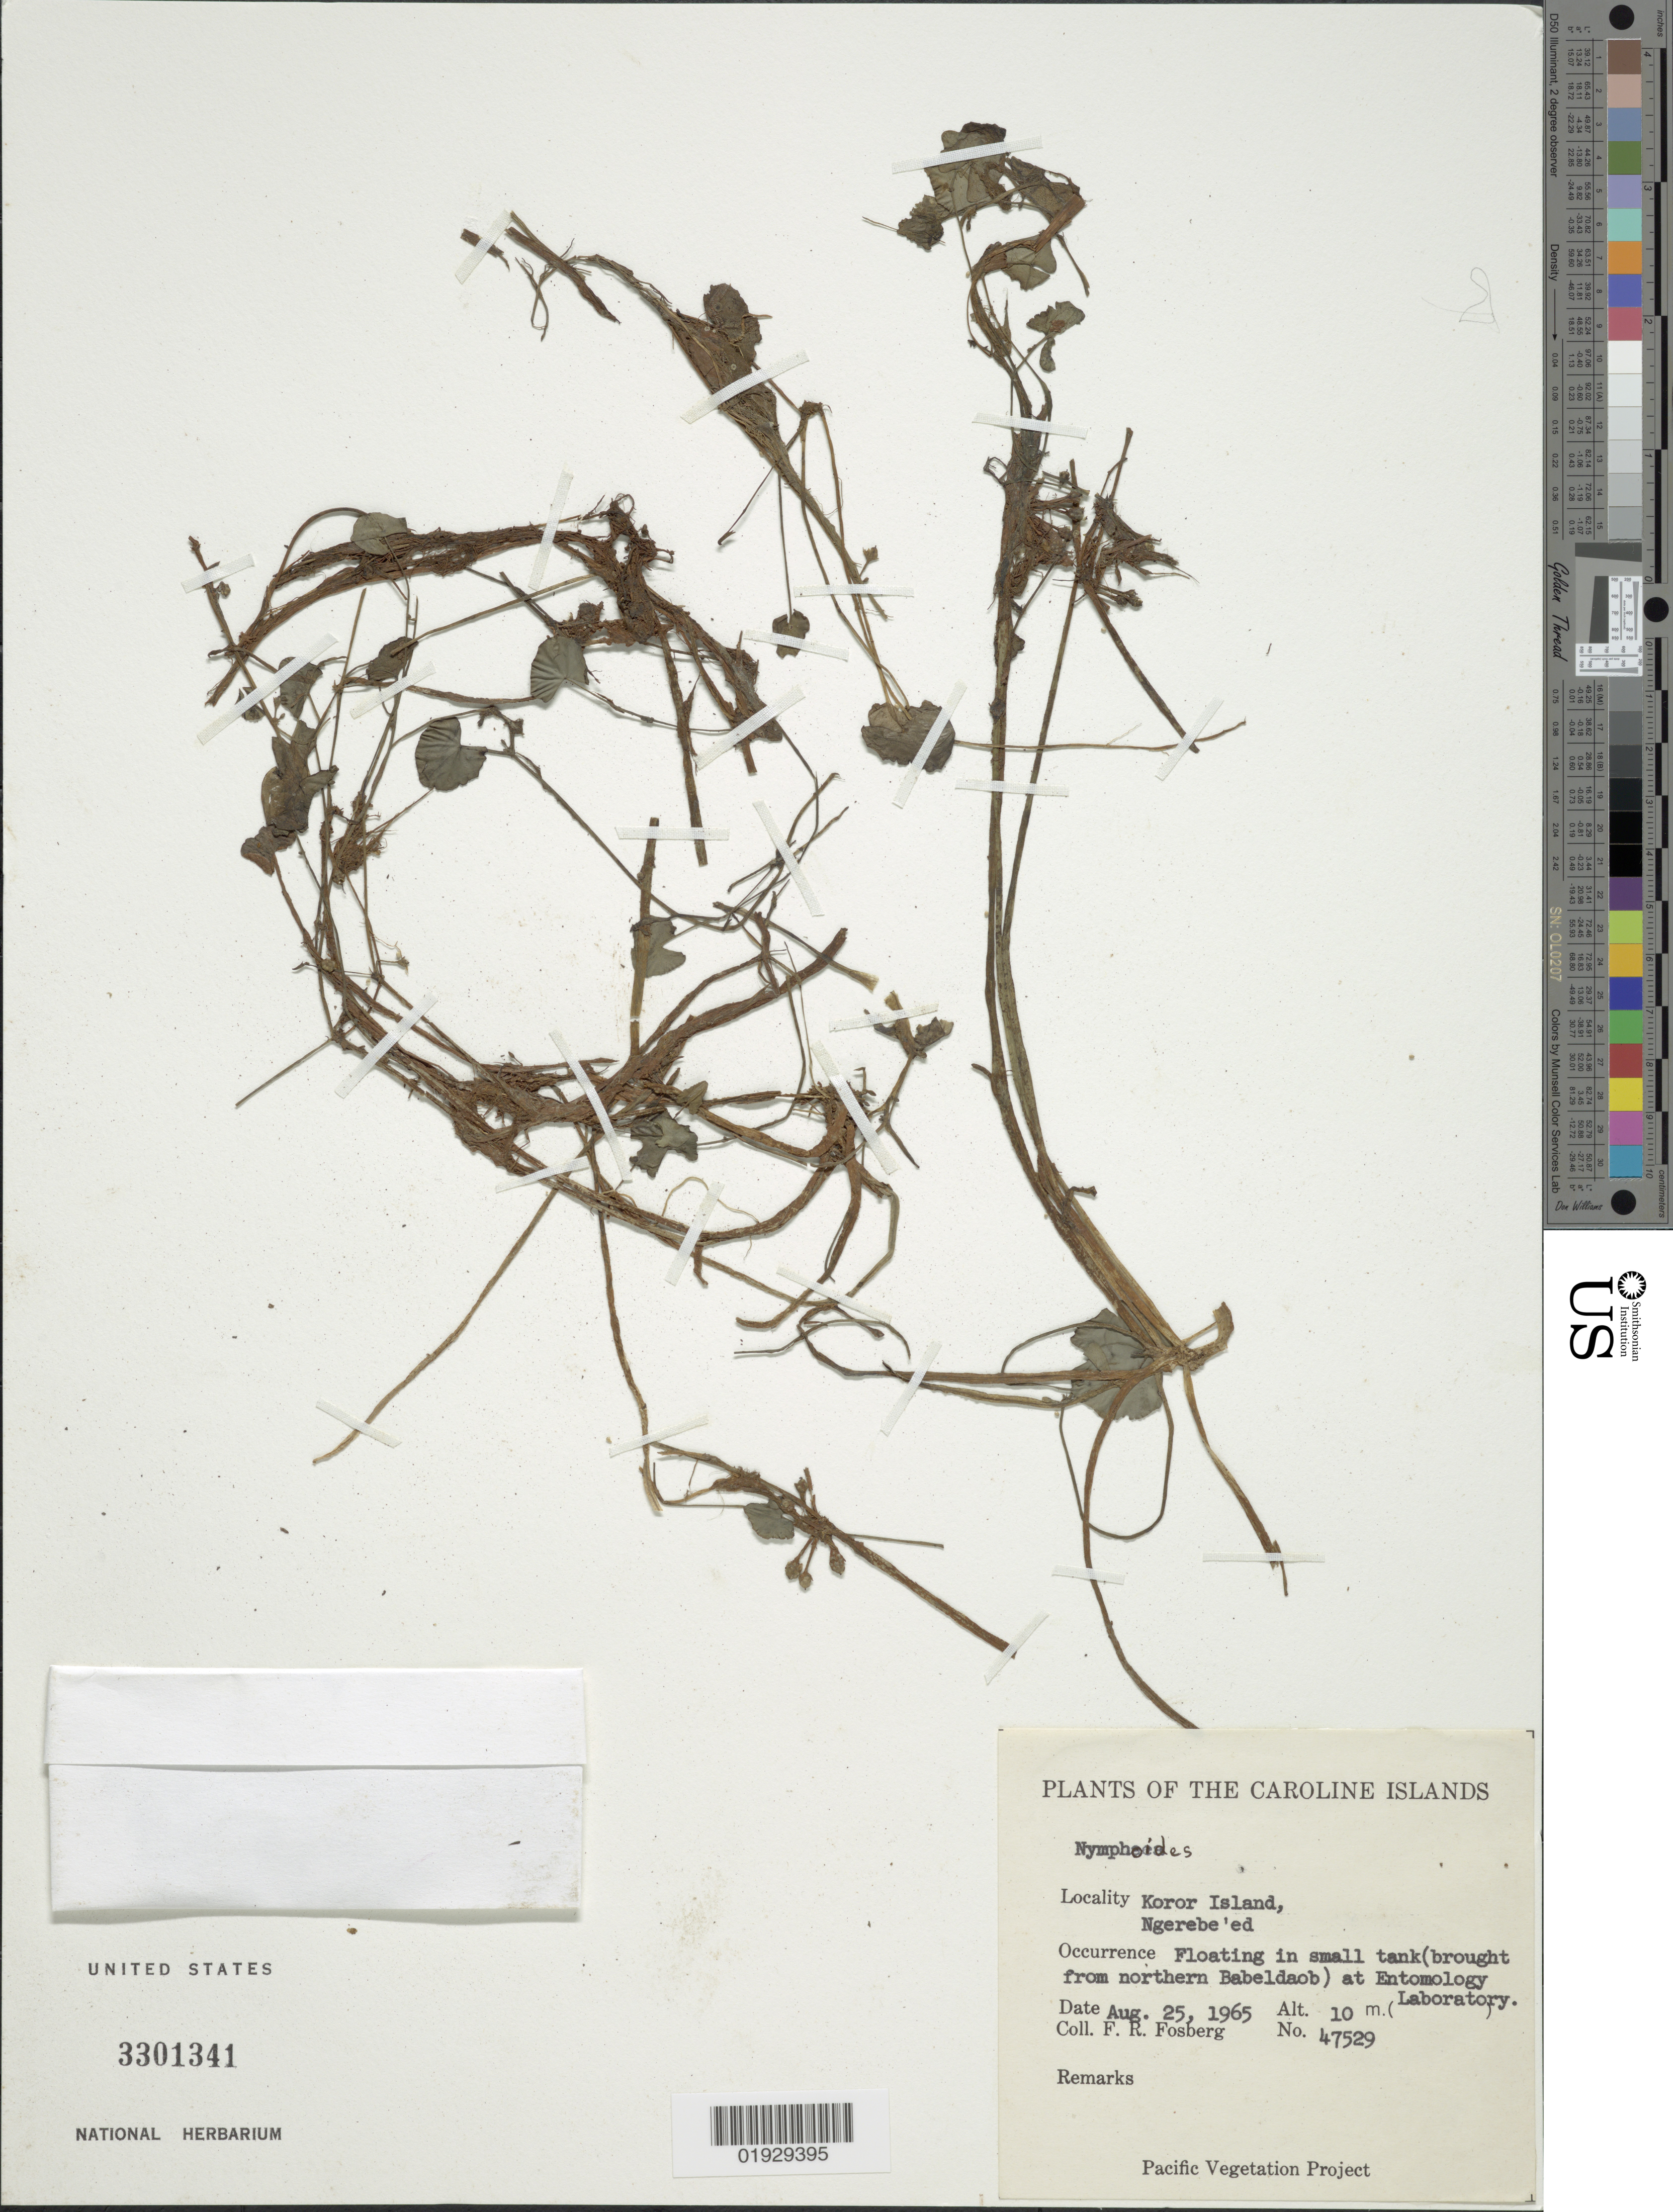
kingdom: Plantae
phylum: Tracheophyta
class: Magnoliopsida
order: Asterales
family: Menyanthaceae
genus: Nymphoides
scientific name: Nymphoides sp.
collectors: F. R. Fosberg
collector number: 47529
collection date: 1965-08-25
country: Palau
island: Oreor [Koror]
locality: Caroline Islands. Koror Island, Ngerebe'ed. Floating in small tank (brought from northern Babeldaob) at Entomology Laboratory.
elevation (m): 10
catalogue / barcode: US 3301341